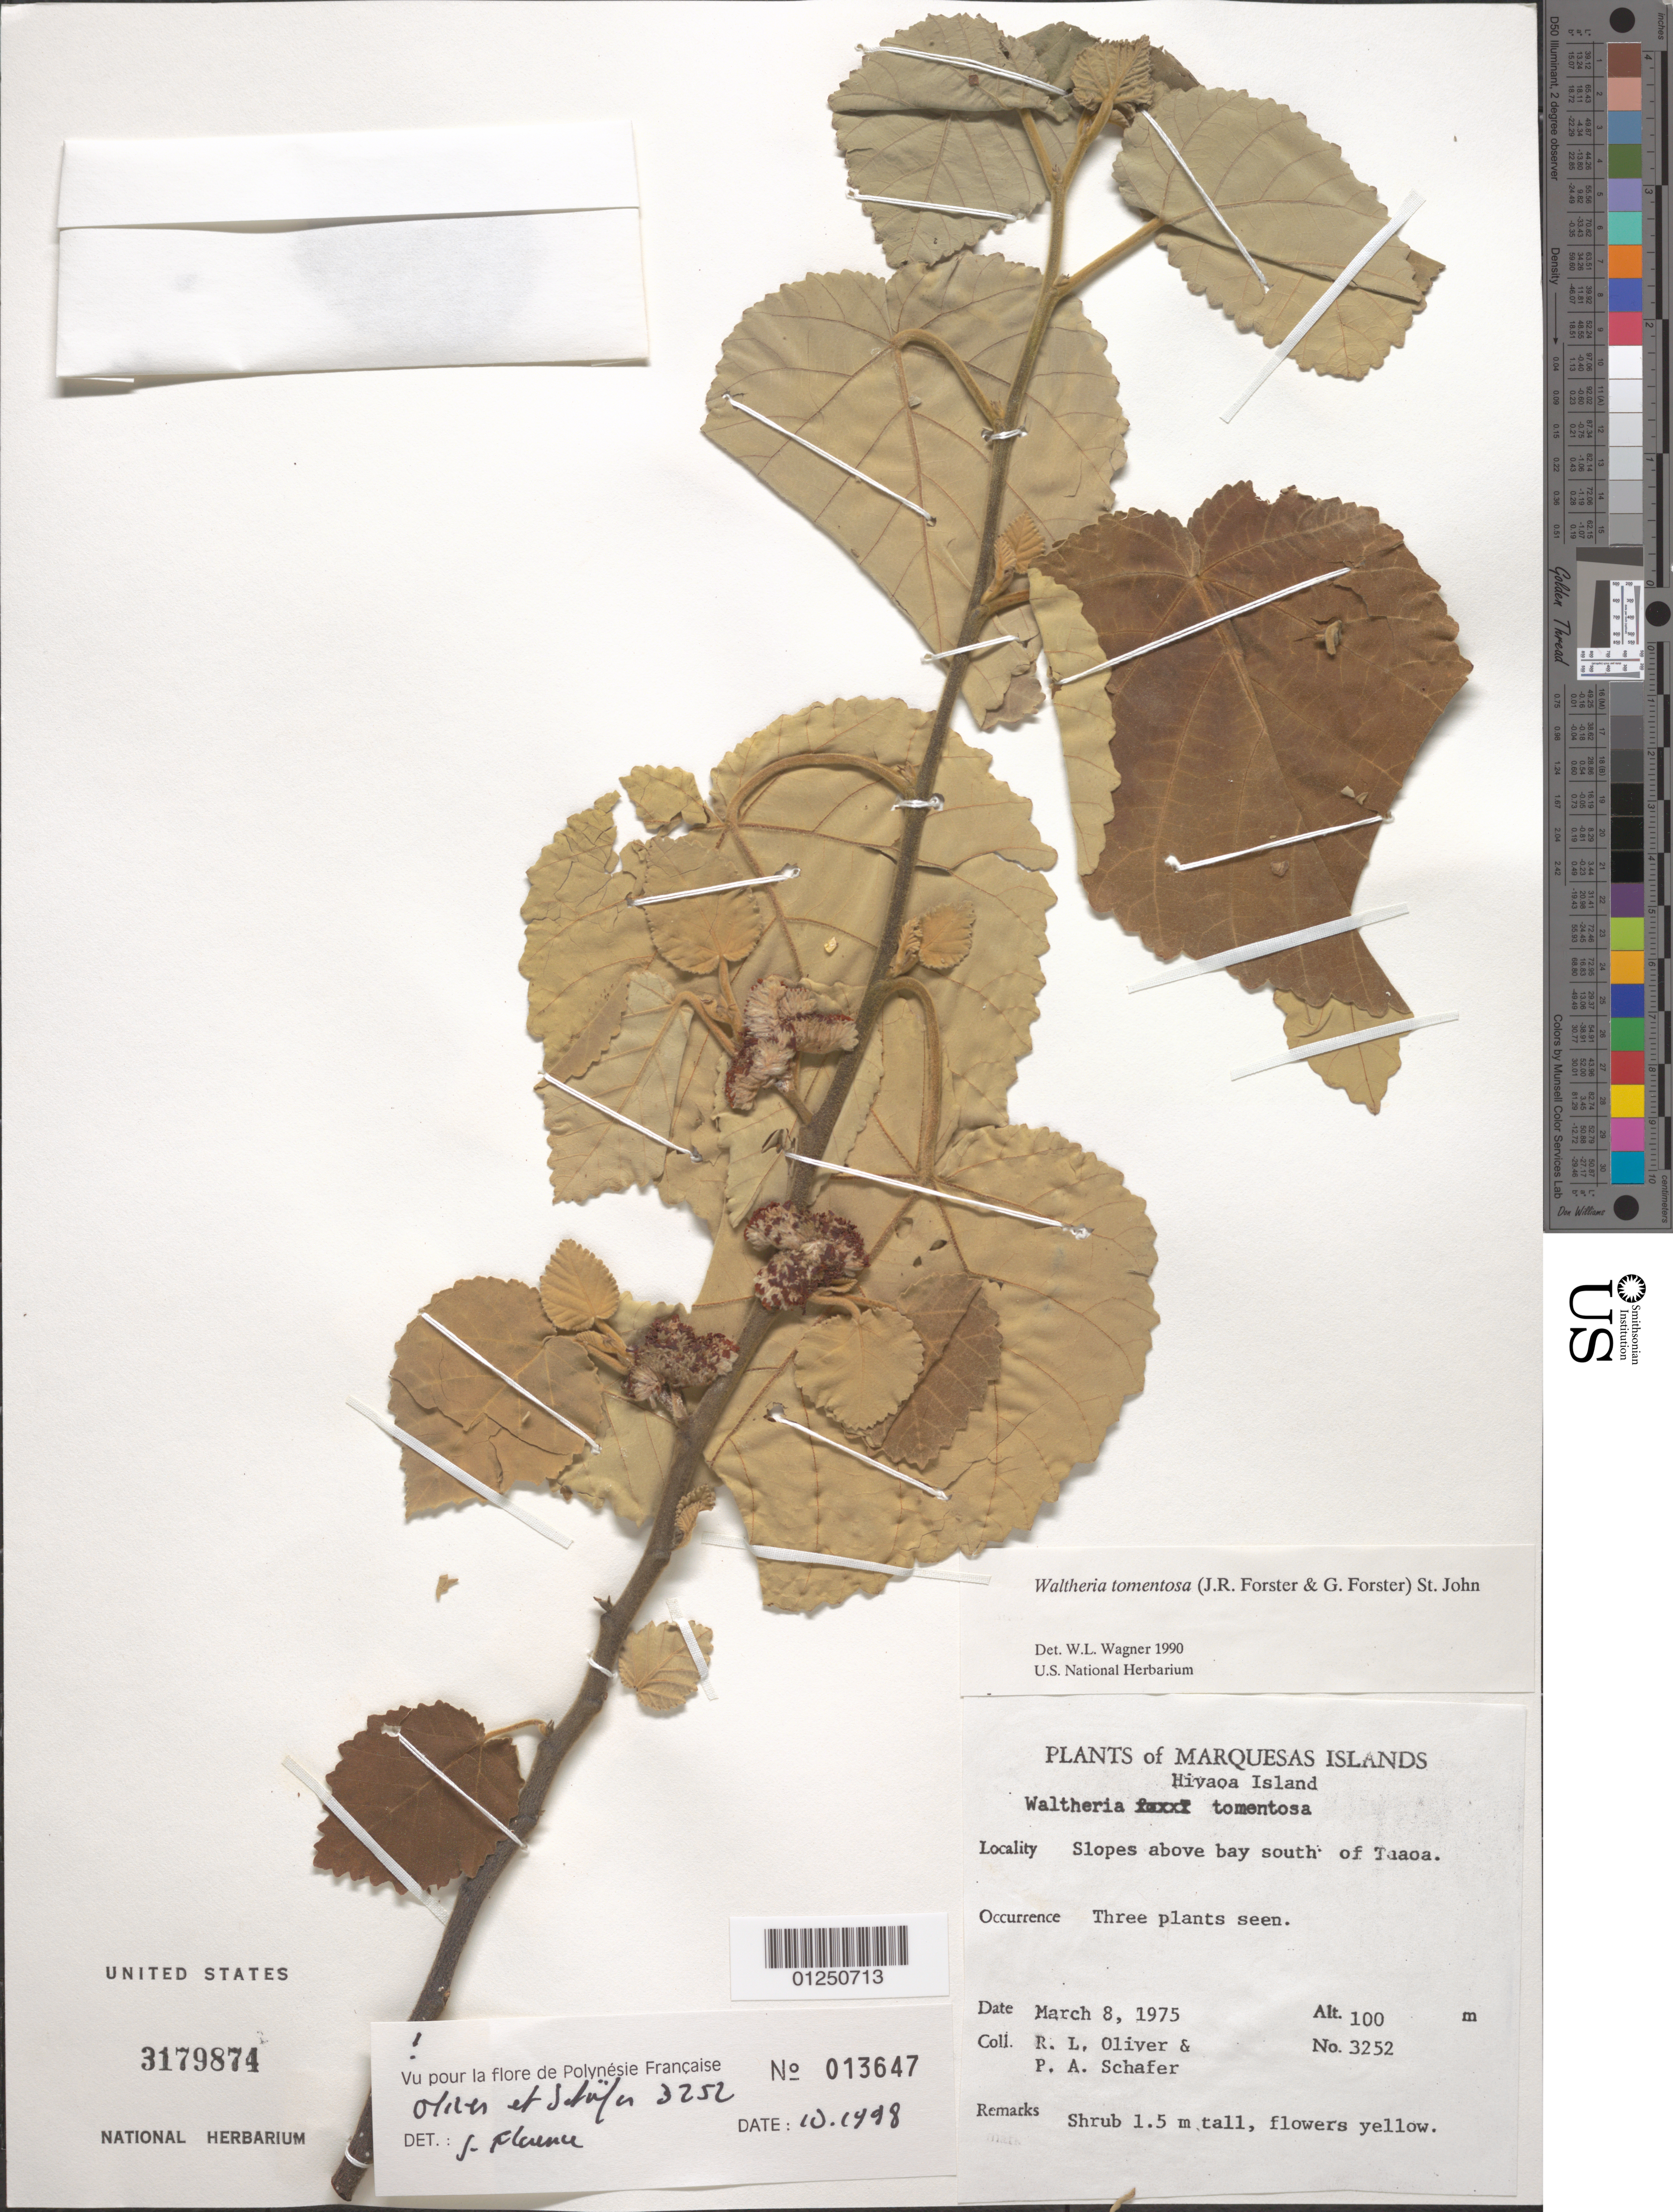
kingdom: Plantae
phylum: Tracheophyta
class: Magnoliopsida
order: Malvales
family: Malvaceae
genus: Waltheria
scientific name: Waltheria tomentosa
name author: (J.R. Forst. & G. Forst.) H. St. John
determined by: Wagner, W. L., (BOT), Smithsonian Institution - National Museum of Natural History (UNITED STATES)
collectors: R. L. Oliver & P. A. Schäfer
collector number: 3252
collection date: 1975-03-08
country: French Polynesia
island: Hiva Oa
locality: slopes above bay S of Taaoa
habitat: Three plants seen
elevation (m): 100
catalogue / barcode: US 3179874